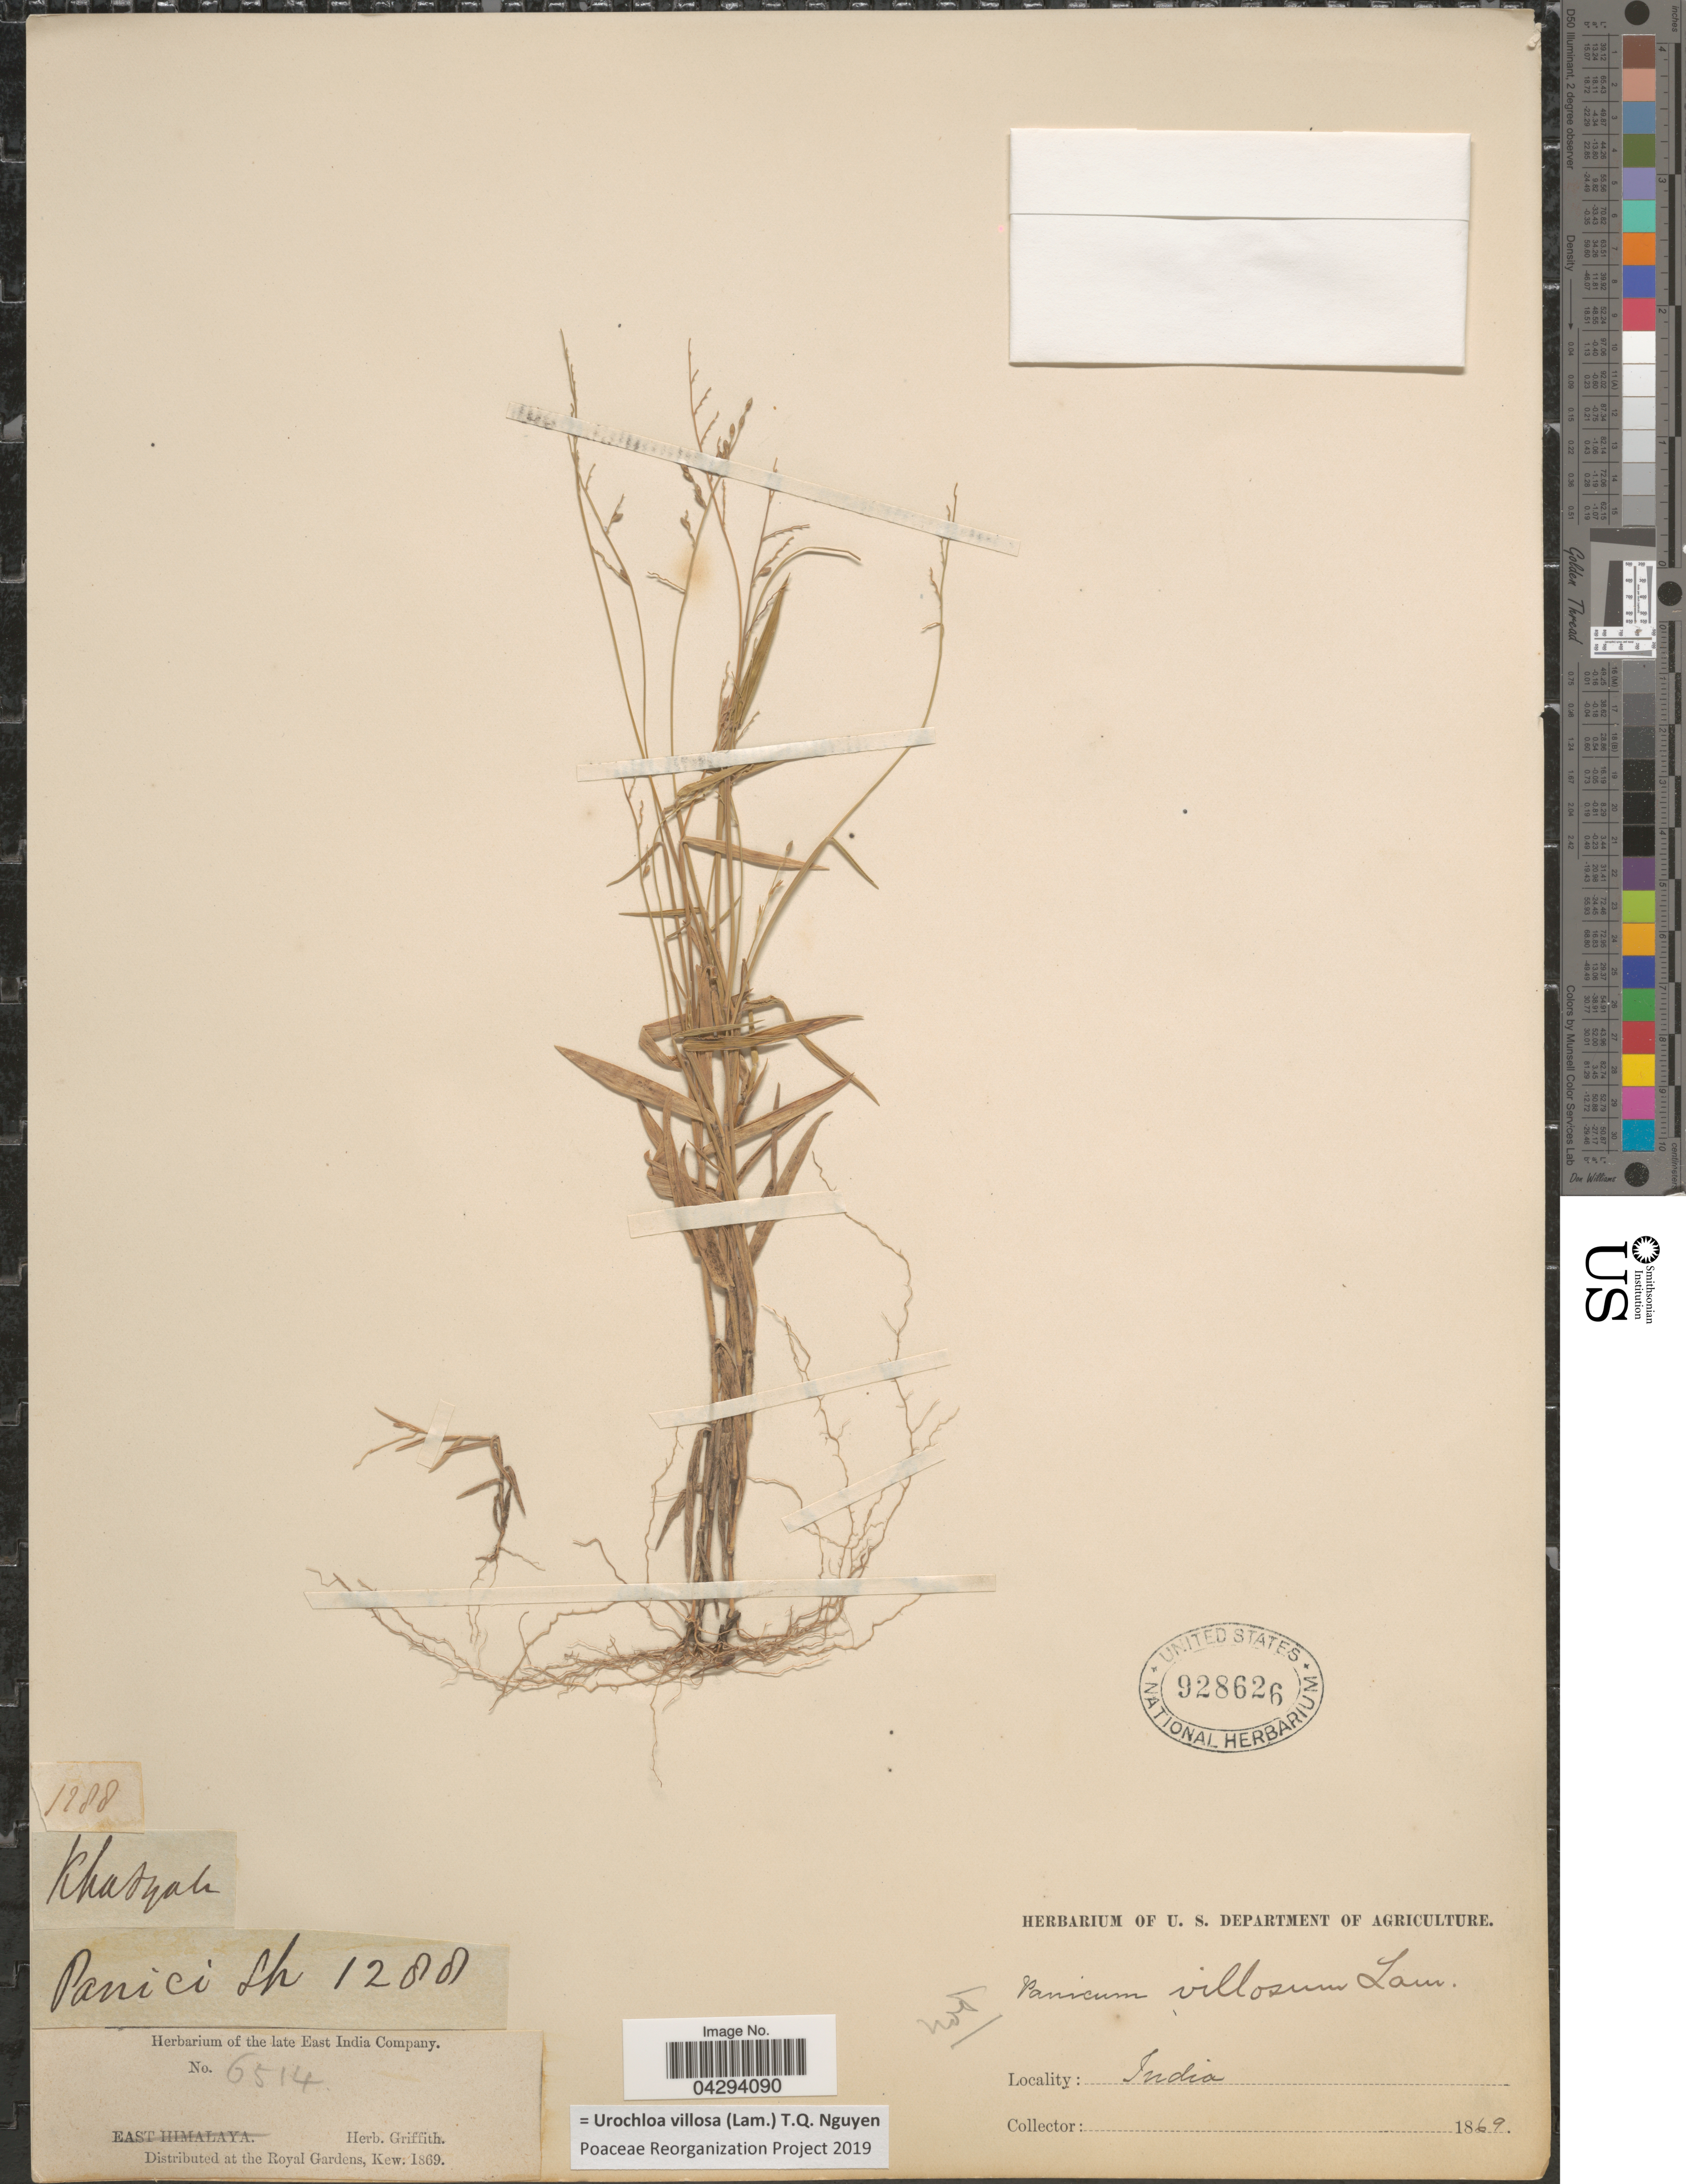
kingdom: Plantae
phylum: Tracheophyta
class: Liliopsida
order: Poales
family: Poaceae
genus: Urochloa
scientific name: Urochloa villosa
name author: (Lam.) T.Q. Nguyen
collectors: ex herb. Griffith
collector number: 6514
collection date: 1869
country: India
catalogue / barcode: US 928626